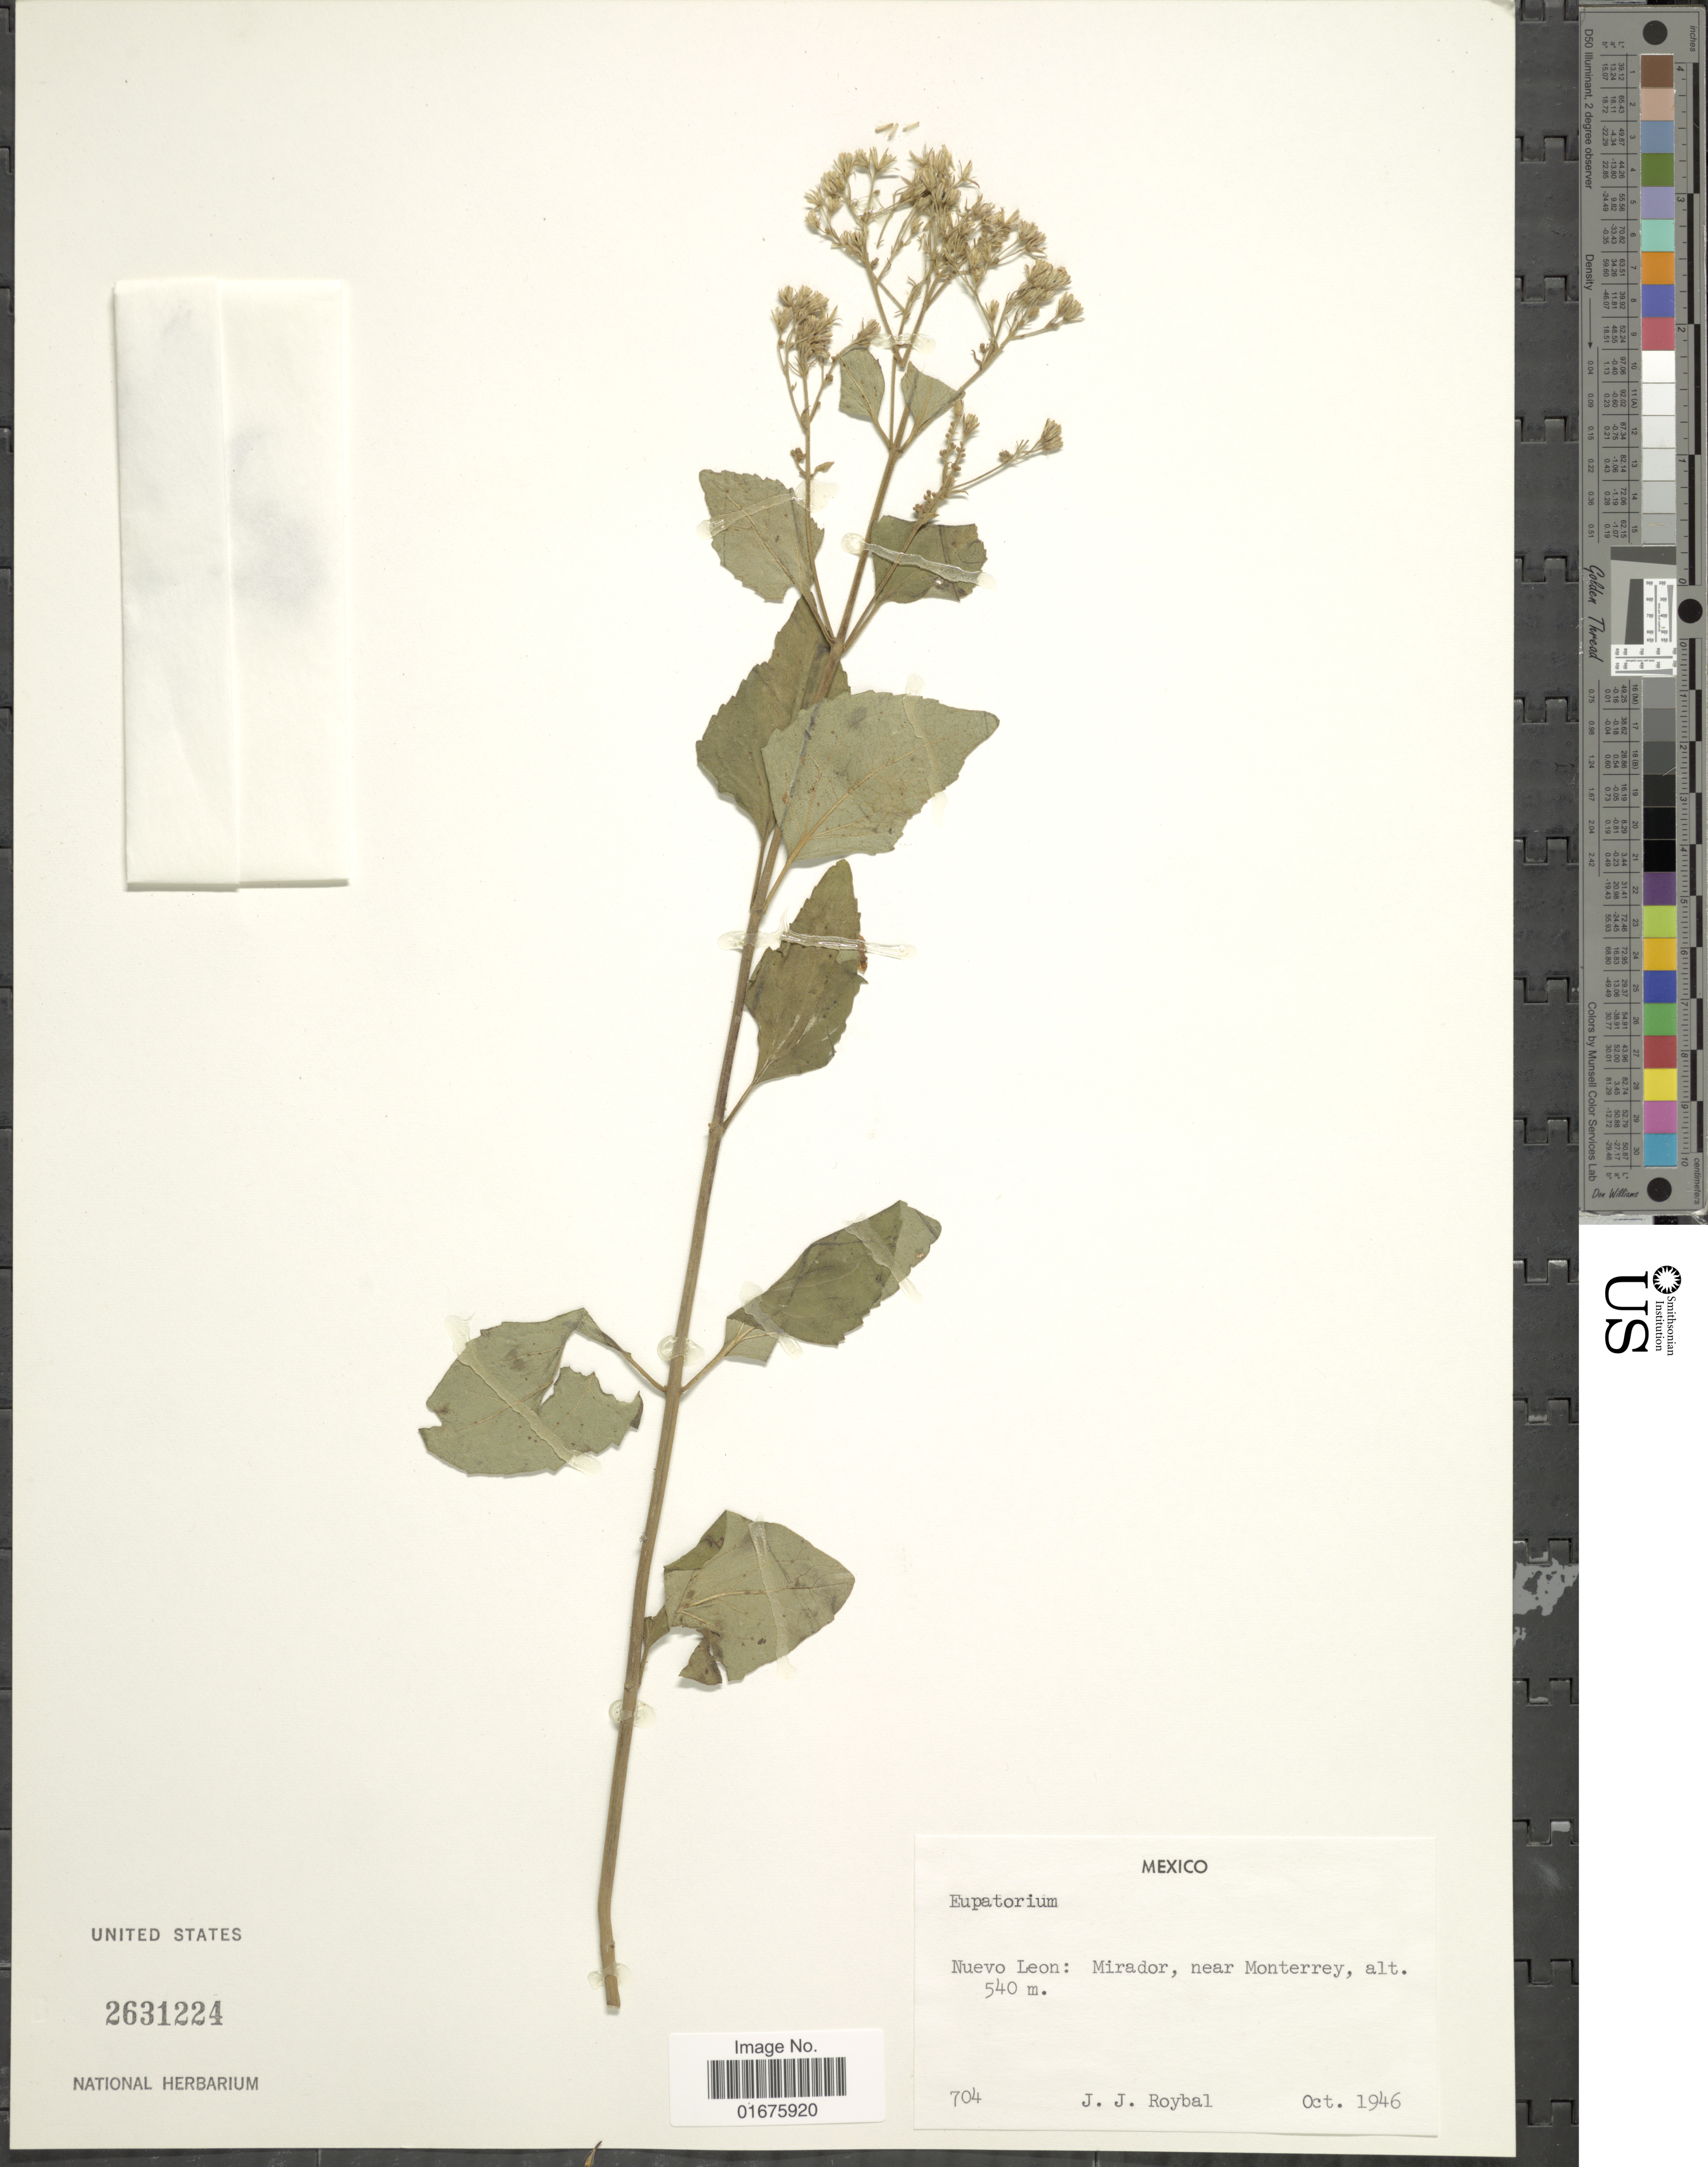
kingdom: Plantae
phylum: Tracheophyta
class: Magnoliopsida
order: Asterales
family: Asteraceae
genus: Ageratina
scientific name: Ageratina havanensis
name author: (Kunth) R.M. King & H. Rob.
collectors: J. J. Roybal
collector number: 704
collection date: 1946-10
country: Mexico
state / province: Nuevo León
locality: Mirador, near Monterrey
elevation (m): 540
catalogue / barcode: US 2631224